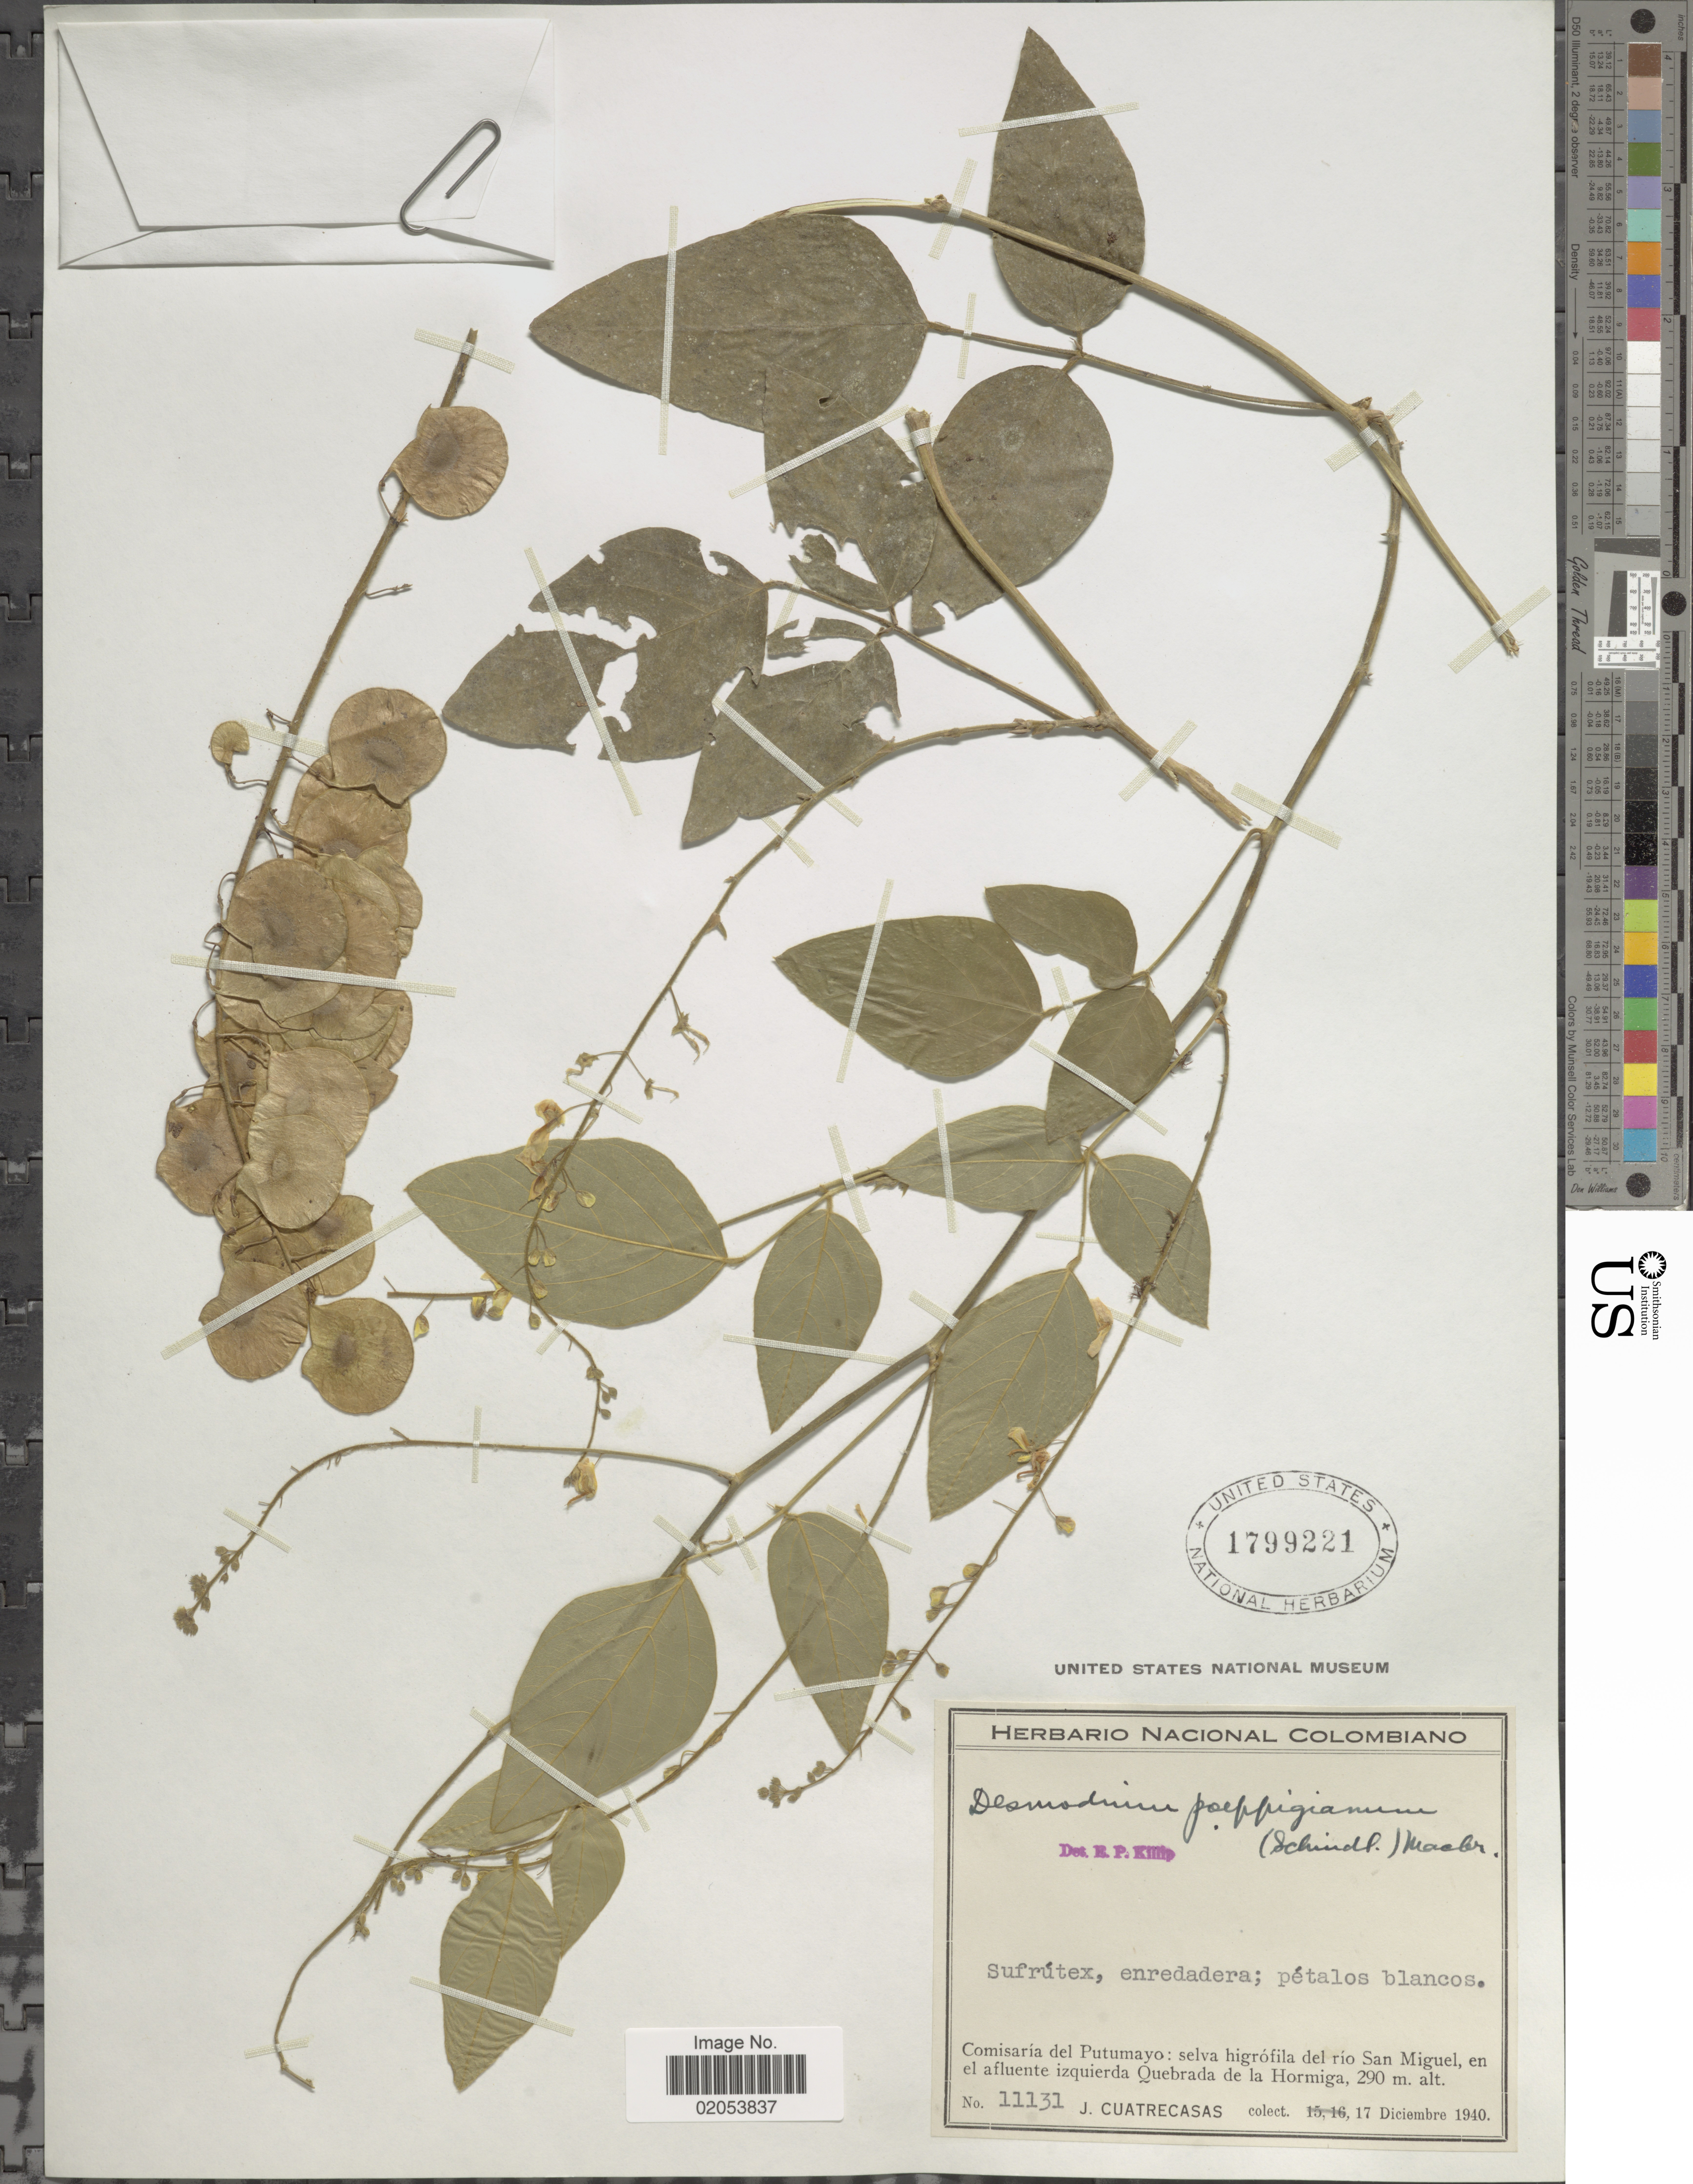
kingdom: Plantae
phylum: Tracheophyta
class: Magnoliopsida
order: Fabales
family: Fabaceae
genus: Desmodium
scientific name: Desmodium poeppigianum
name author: (Schindl.) J.F. Macbr.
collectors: J. Cuatrecasas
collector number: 11131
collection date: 1940-12-17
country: Colombia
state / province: Putumayo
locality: Comisaria del Putumayo; selva higrofila del rio San Miguel en el afluente izquierda Quebrada de la Hormiga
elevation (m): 290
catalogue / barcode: US 1799221